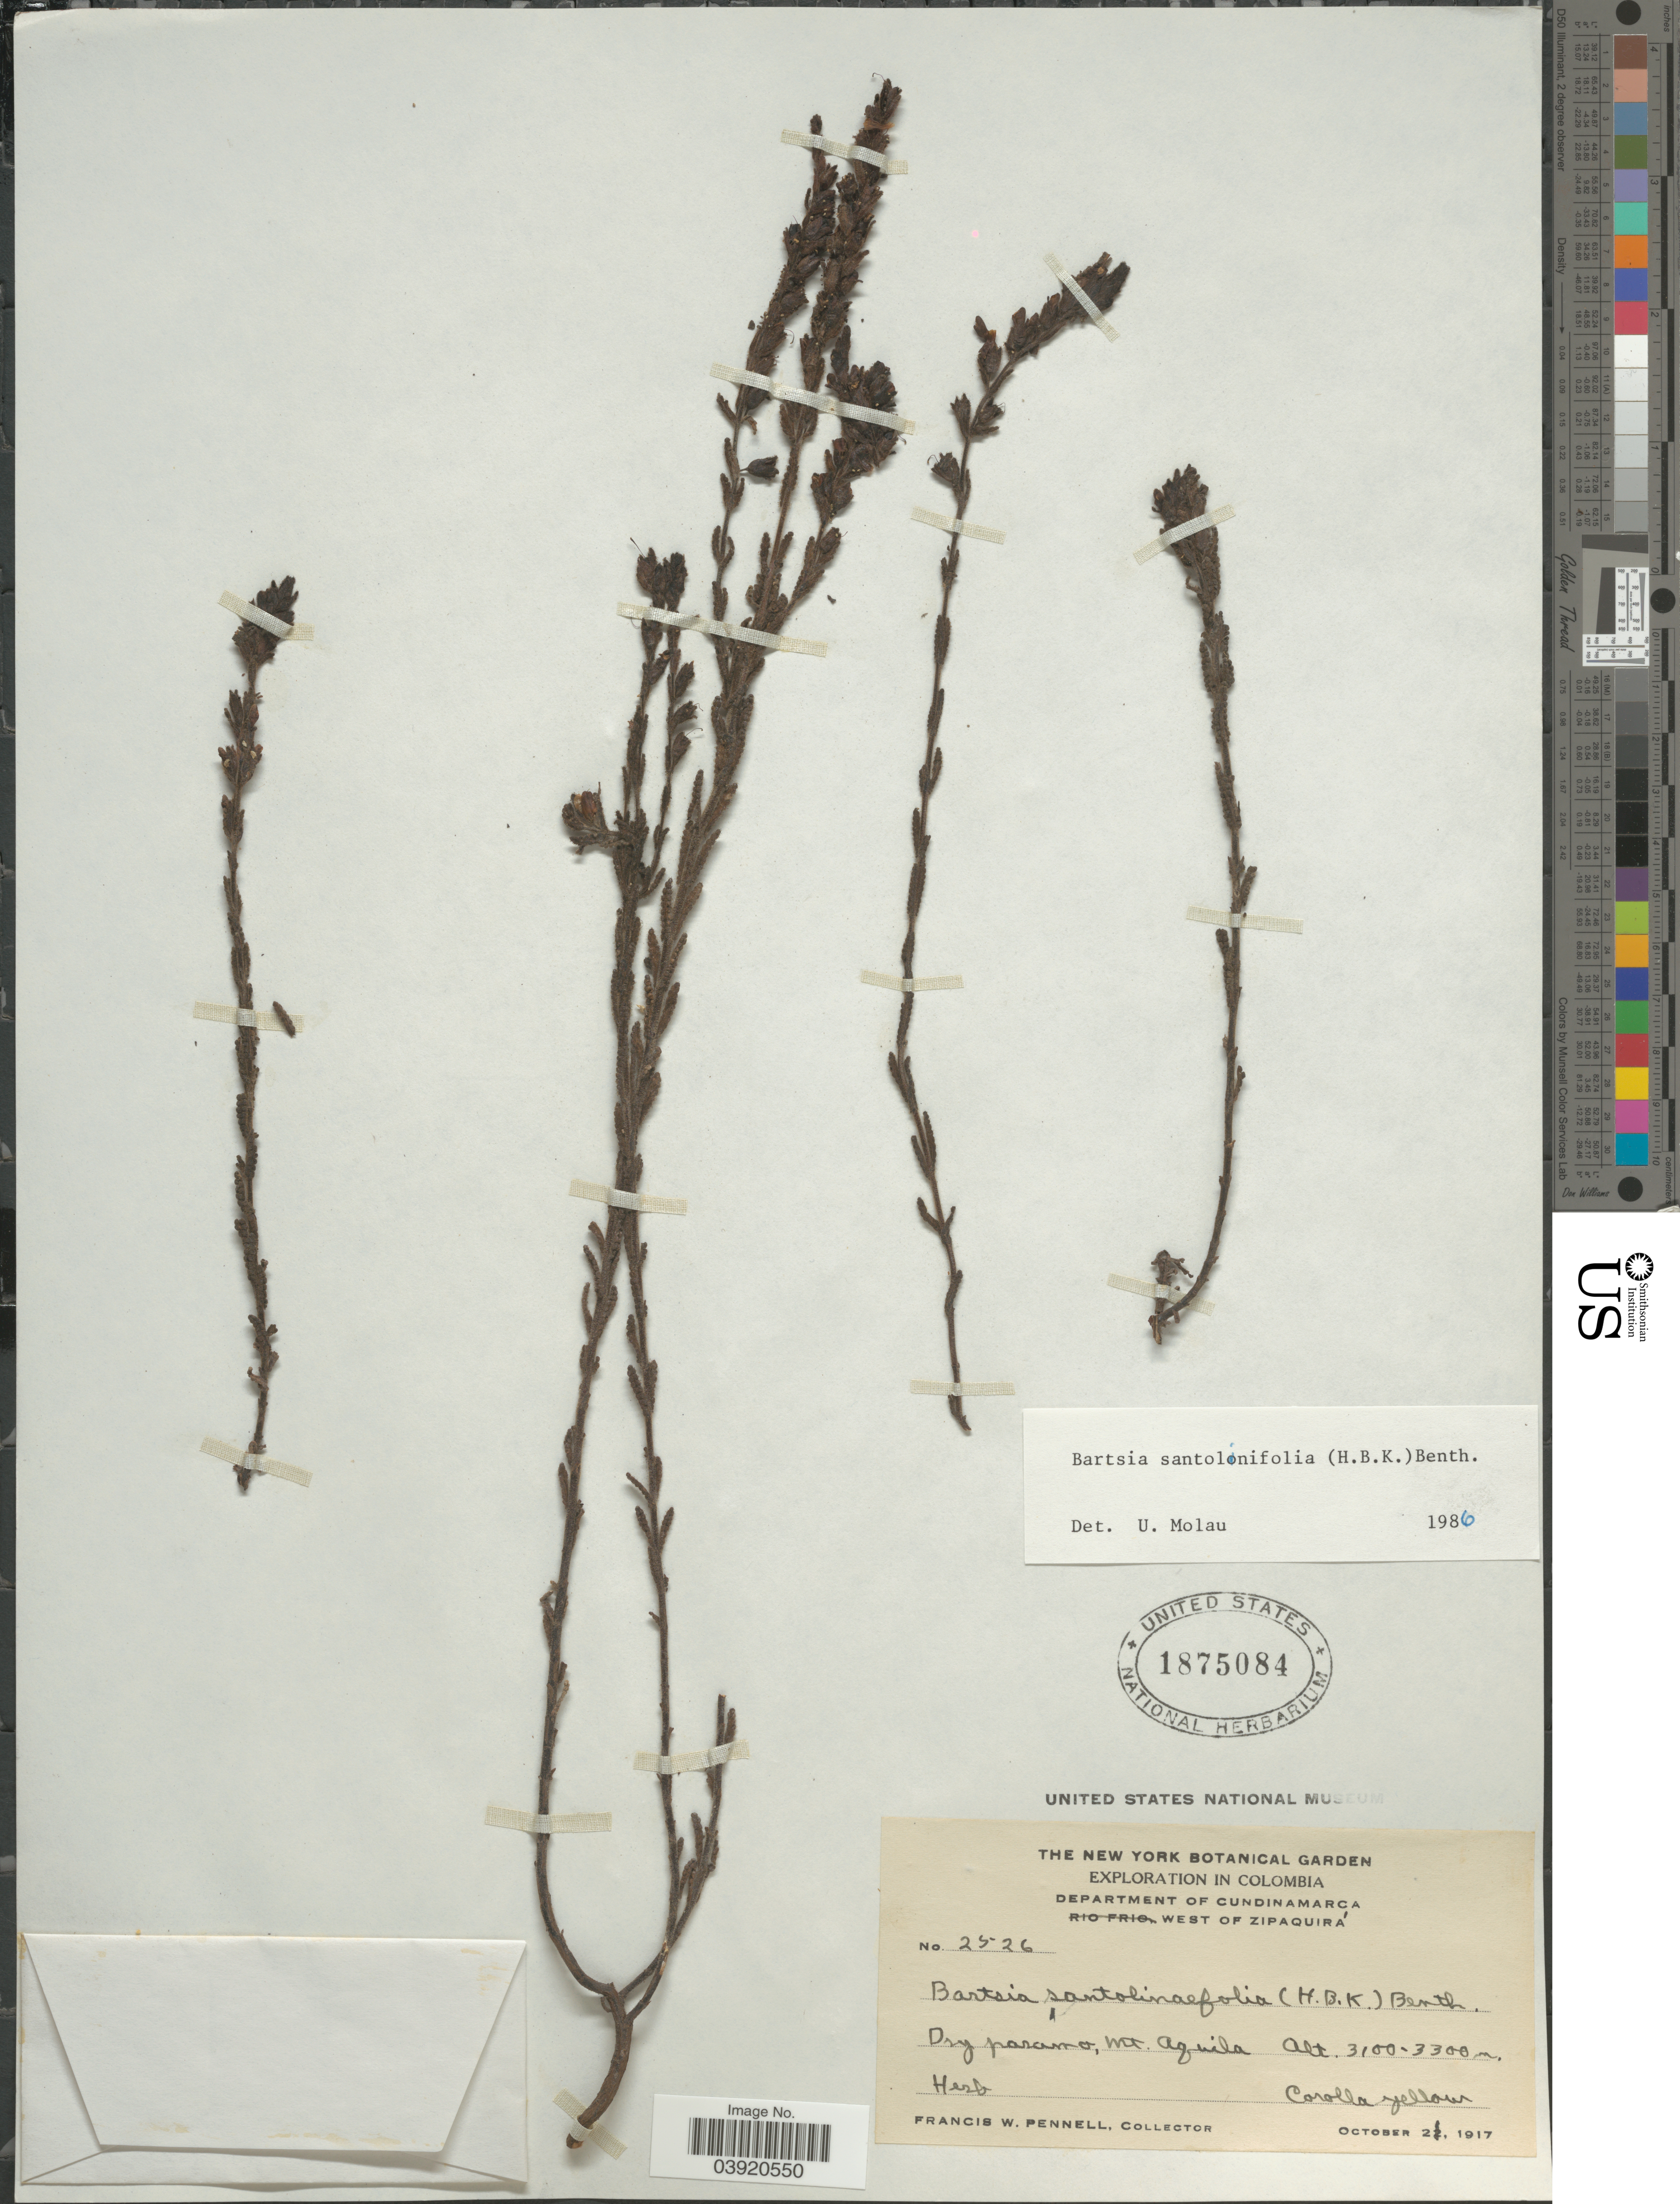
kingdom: Plantae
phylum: Tracheophyta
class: Magnoliopsida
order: Lamiales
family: Orobanchaceae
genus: Bartsia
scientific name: Bartsia santolinifolia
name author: (Kunth) Benth.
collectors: F. W. Pennell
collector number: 2526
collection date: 1917-10-21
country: Colombia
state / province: Cundinamarca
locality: Department of Cundinamarca. West of Zipaquirá. Mt. Aquila.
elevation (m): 3100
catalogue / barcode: US 1875084